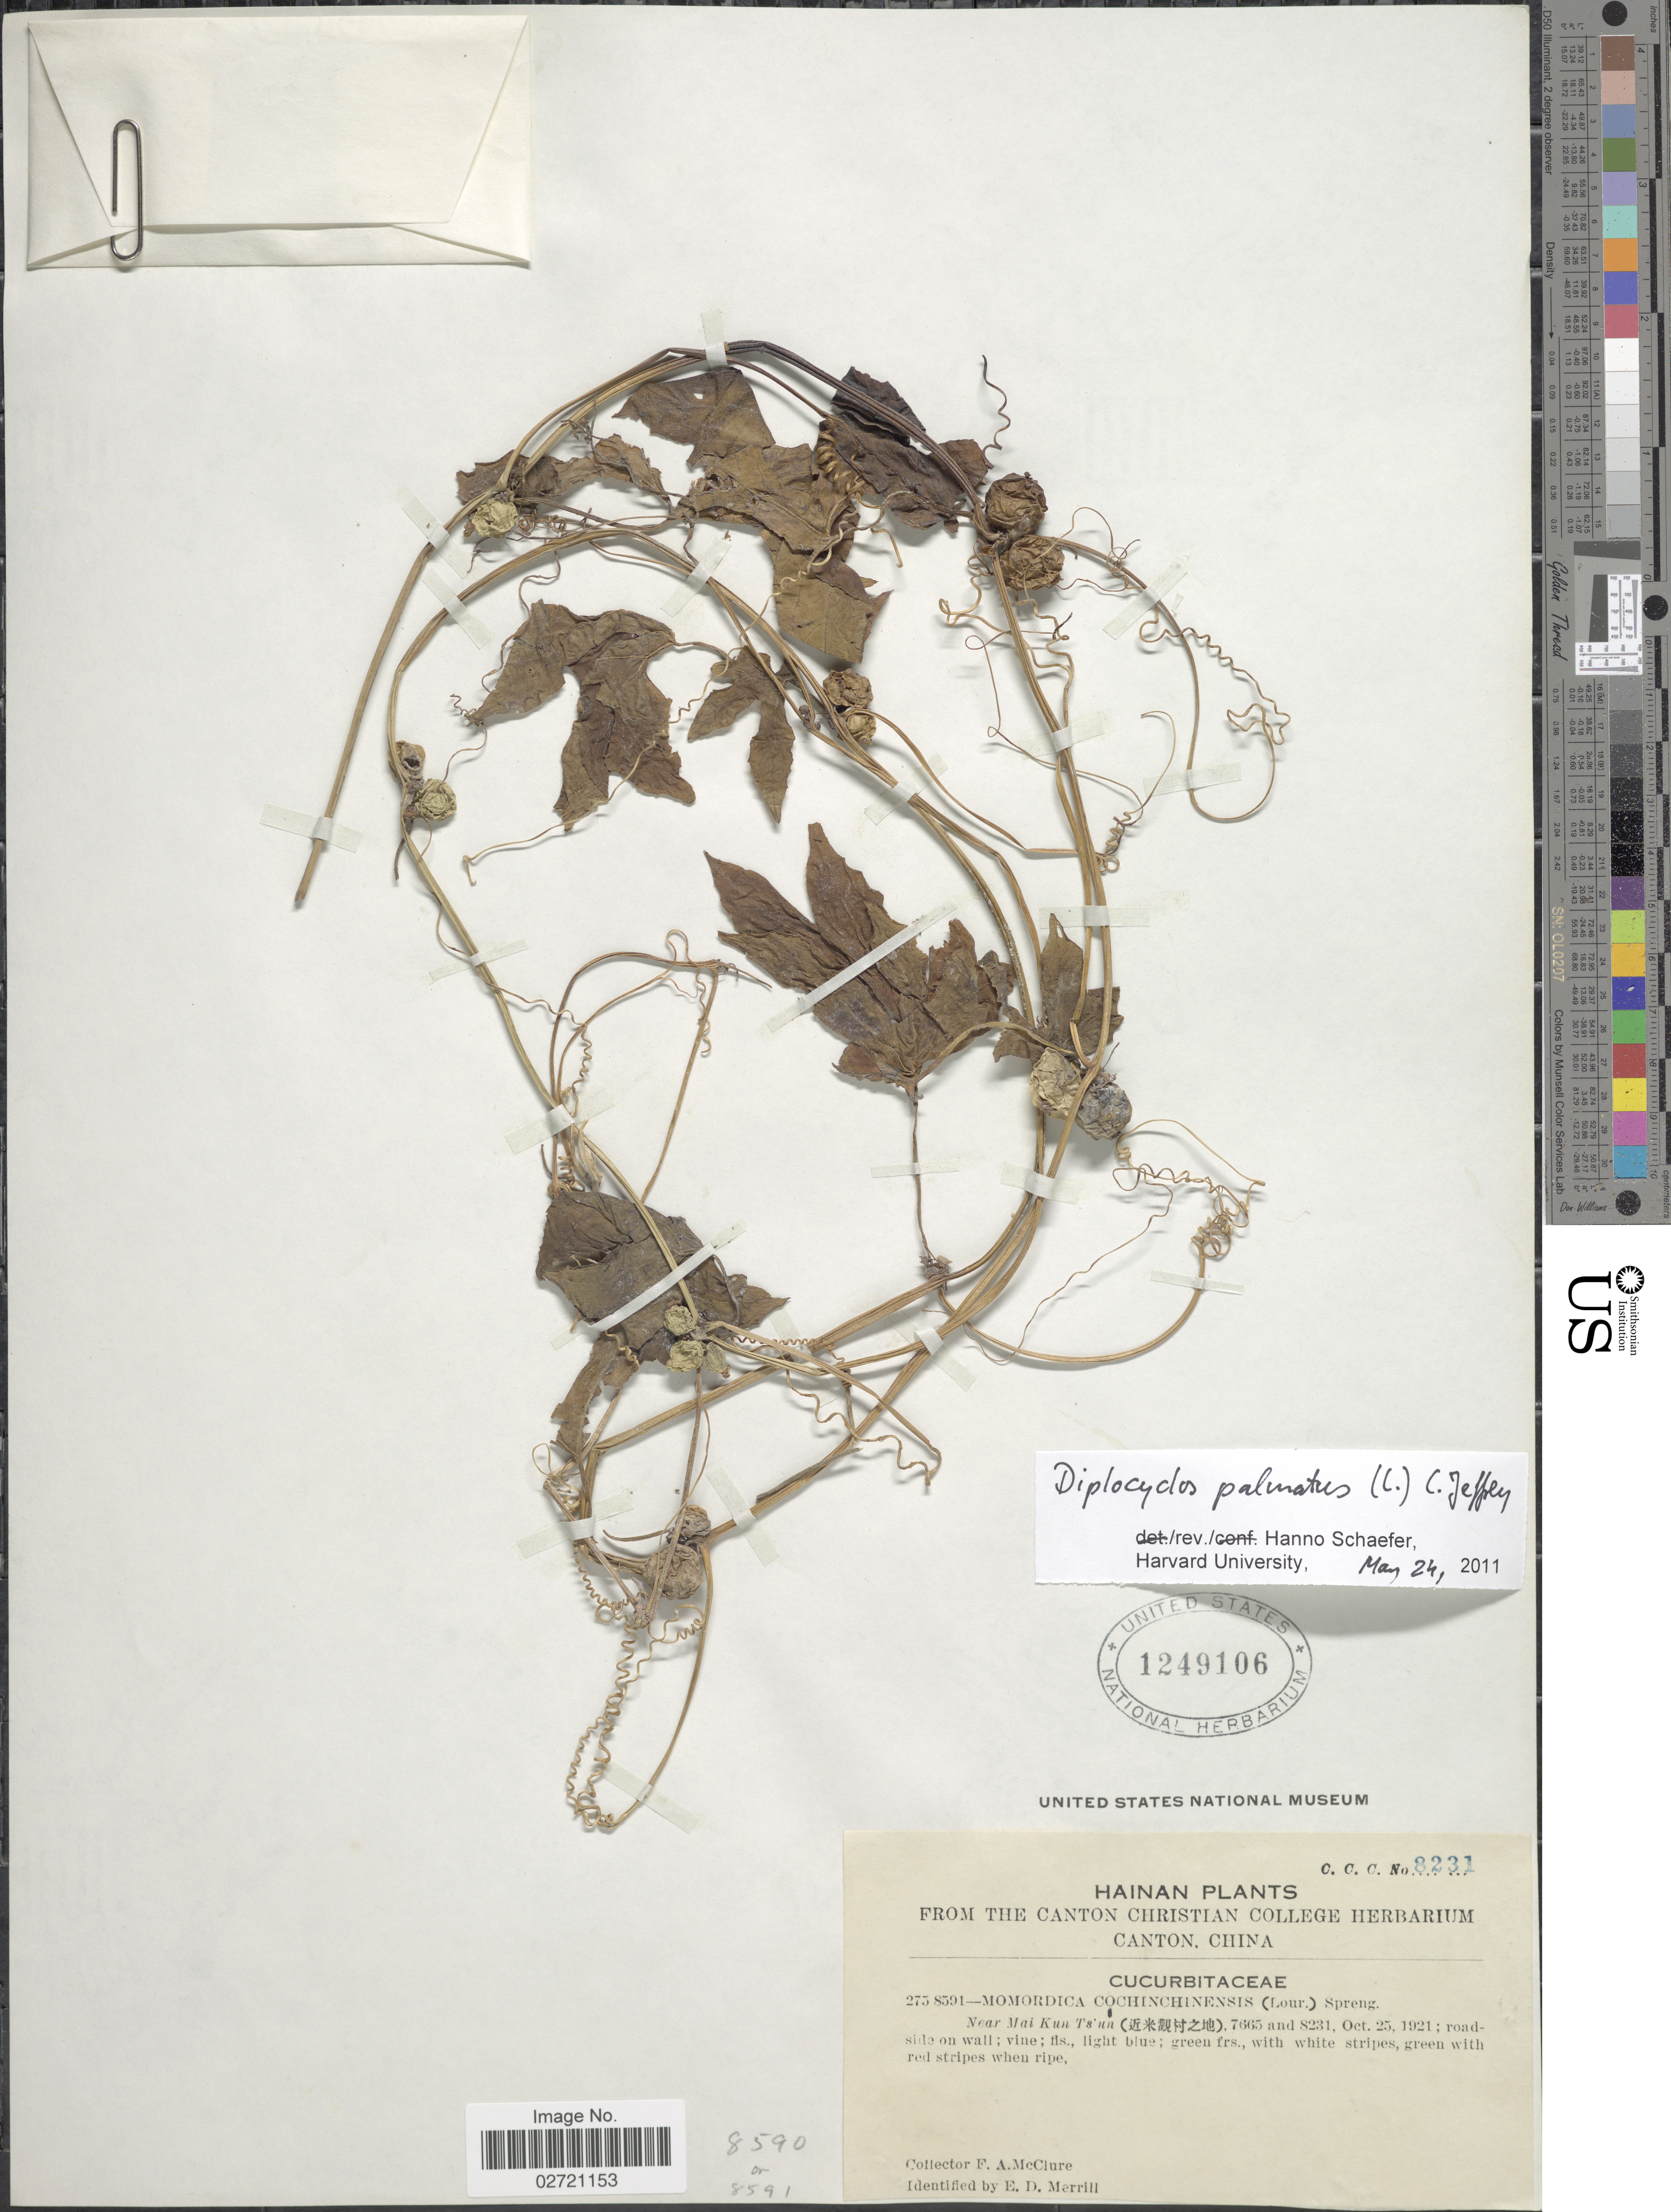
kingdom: Plantae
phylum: Tracheophyta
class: Magnoliopsida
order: Cucurbitales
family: Cucurbitaceae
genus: Diplocyclos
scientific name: Diplocyclos palmatus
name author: (L.) C. Jeffrey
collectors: F. A. McClure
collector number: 8231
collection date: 1921-10-25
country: China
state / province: Hainan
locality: Near Mai Kun Ts'un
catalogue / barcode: US 1249106